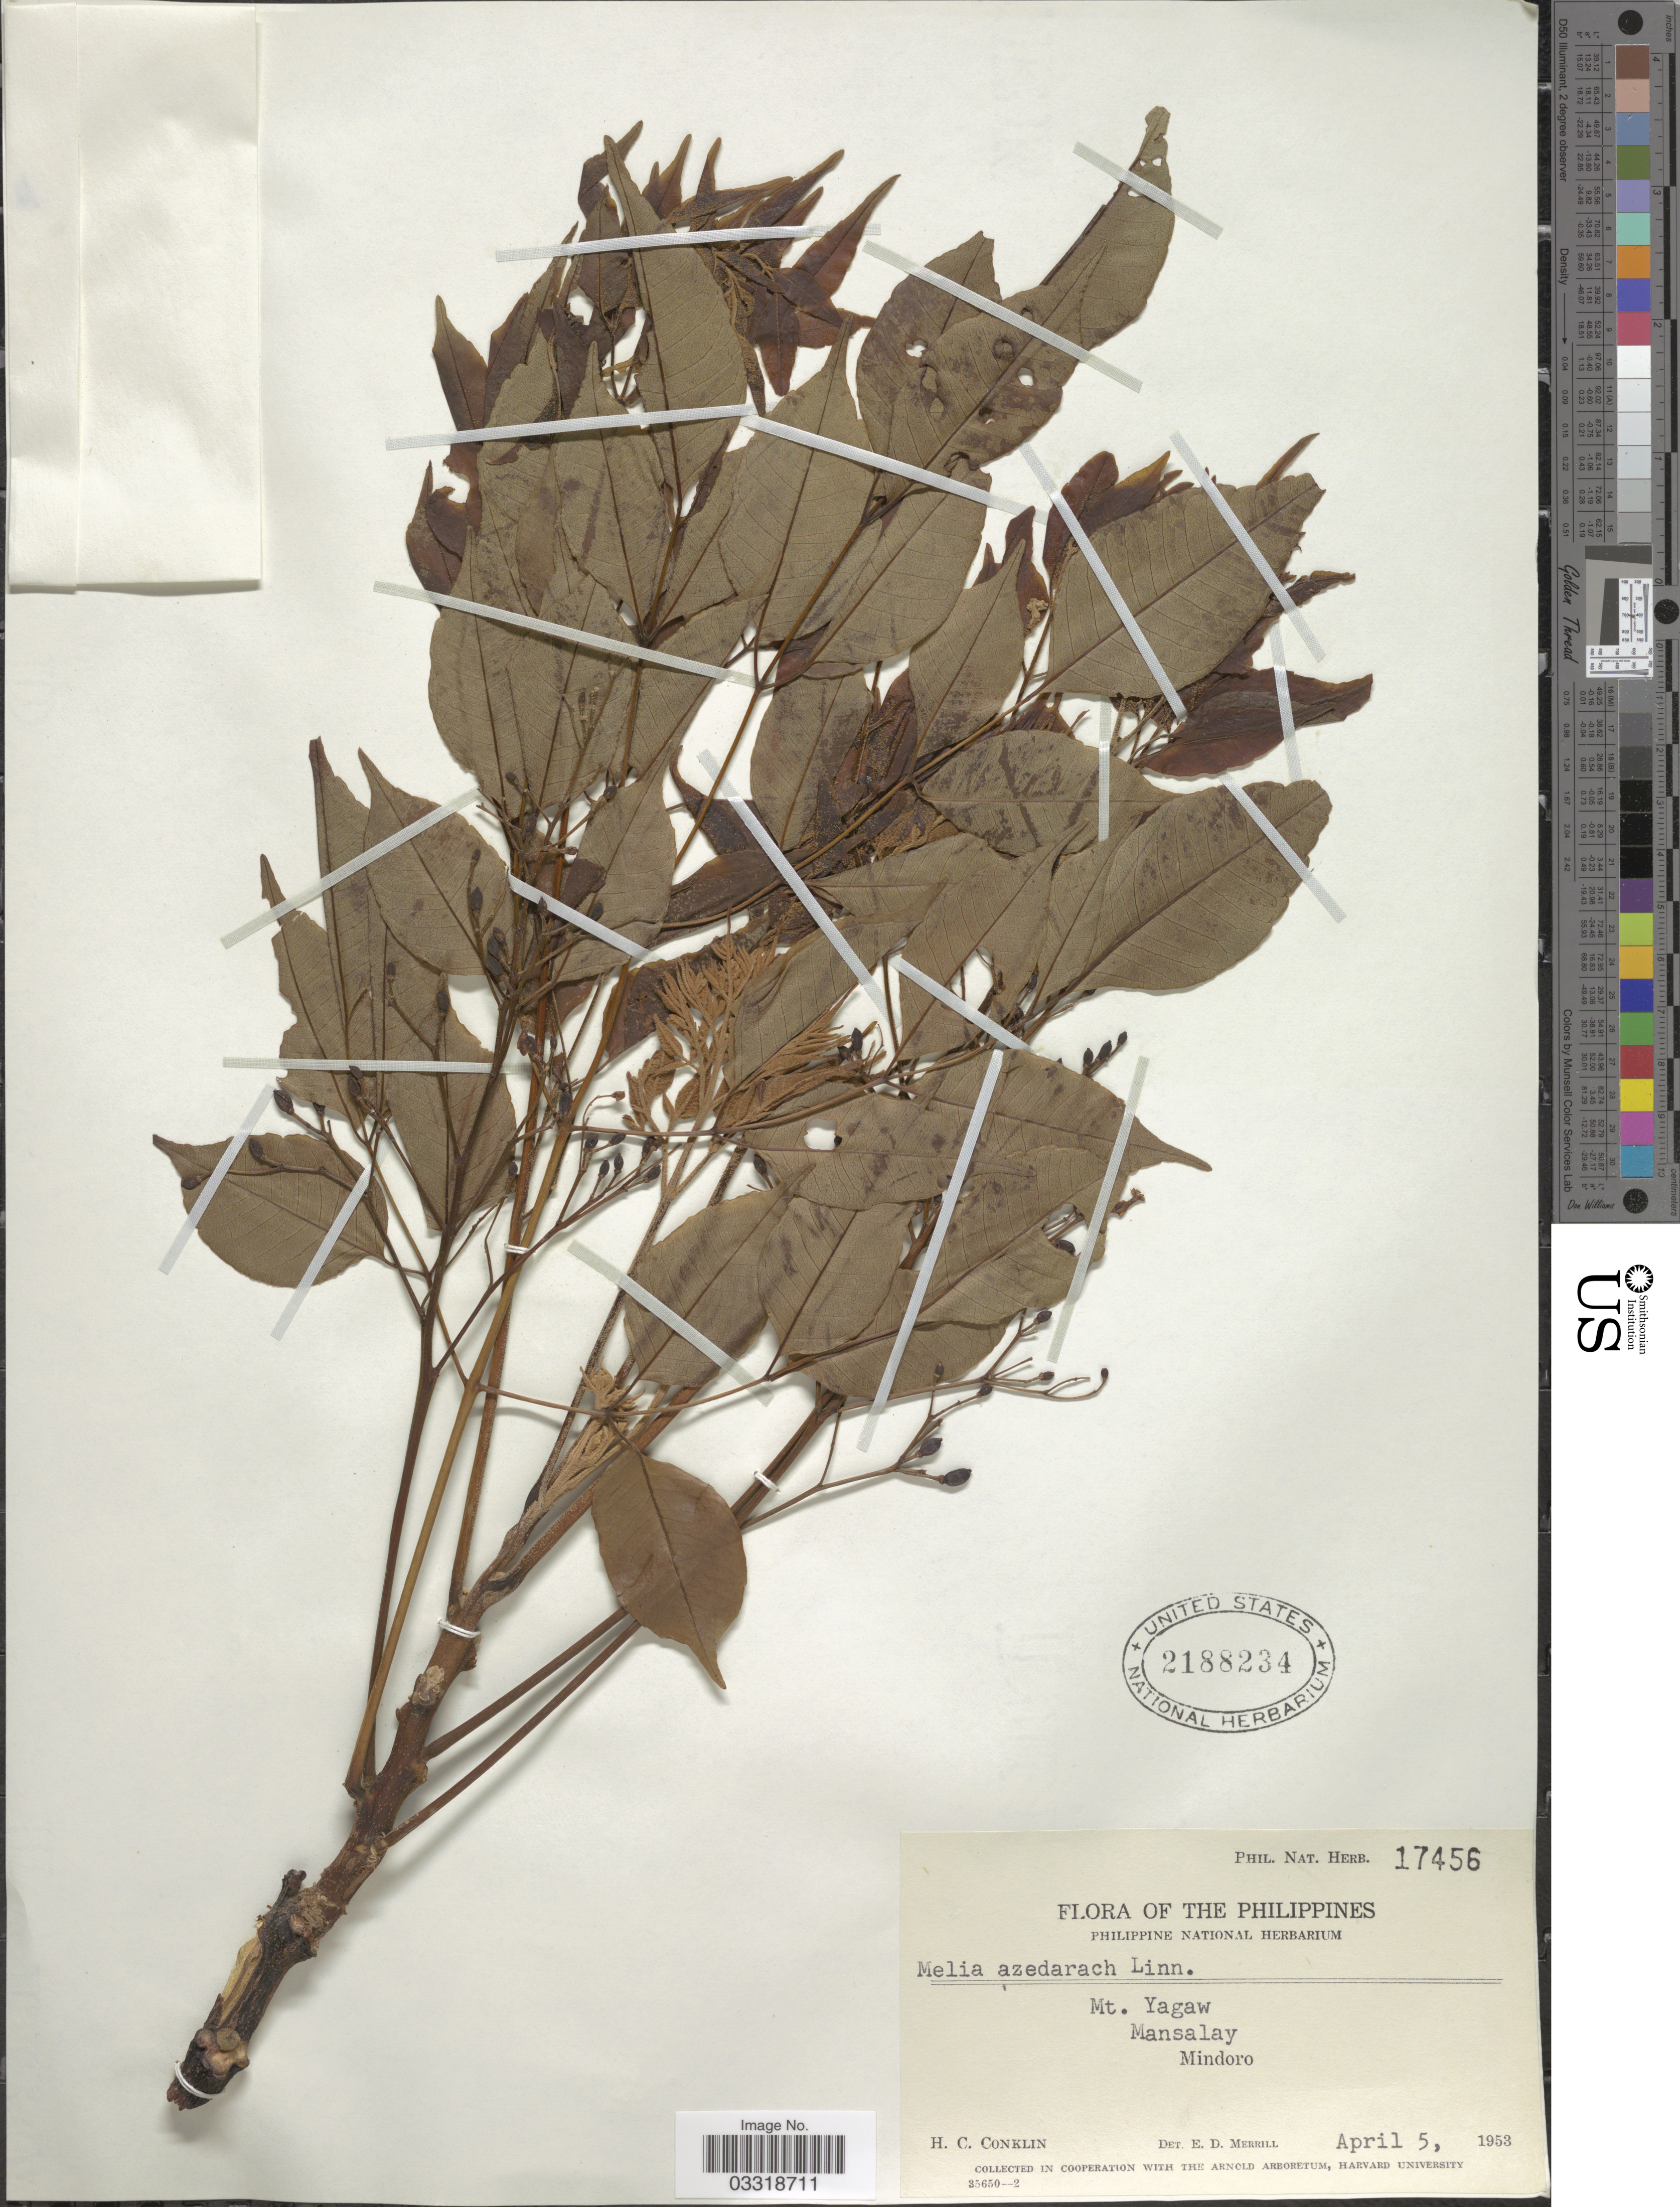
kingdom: Plantae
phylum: Tracheophyta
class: Magnoliopsida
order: Sapindales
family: Meliaceae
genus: Melia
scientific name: Melia azedarach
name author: L.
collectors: H. Conklin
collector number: Phil. Nat. Herb. 17456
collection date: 1953-04-05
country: Philippines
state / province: Mimaropa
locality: Mt. Yagaw. Mansalay. Mindoro.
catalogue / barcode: US 2188234